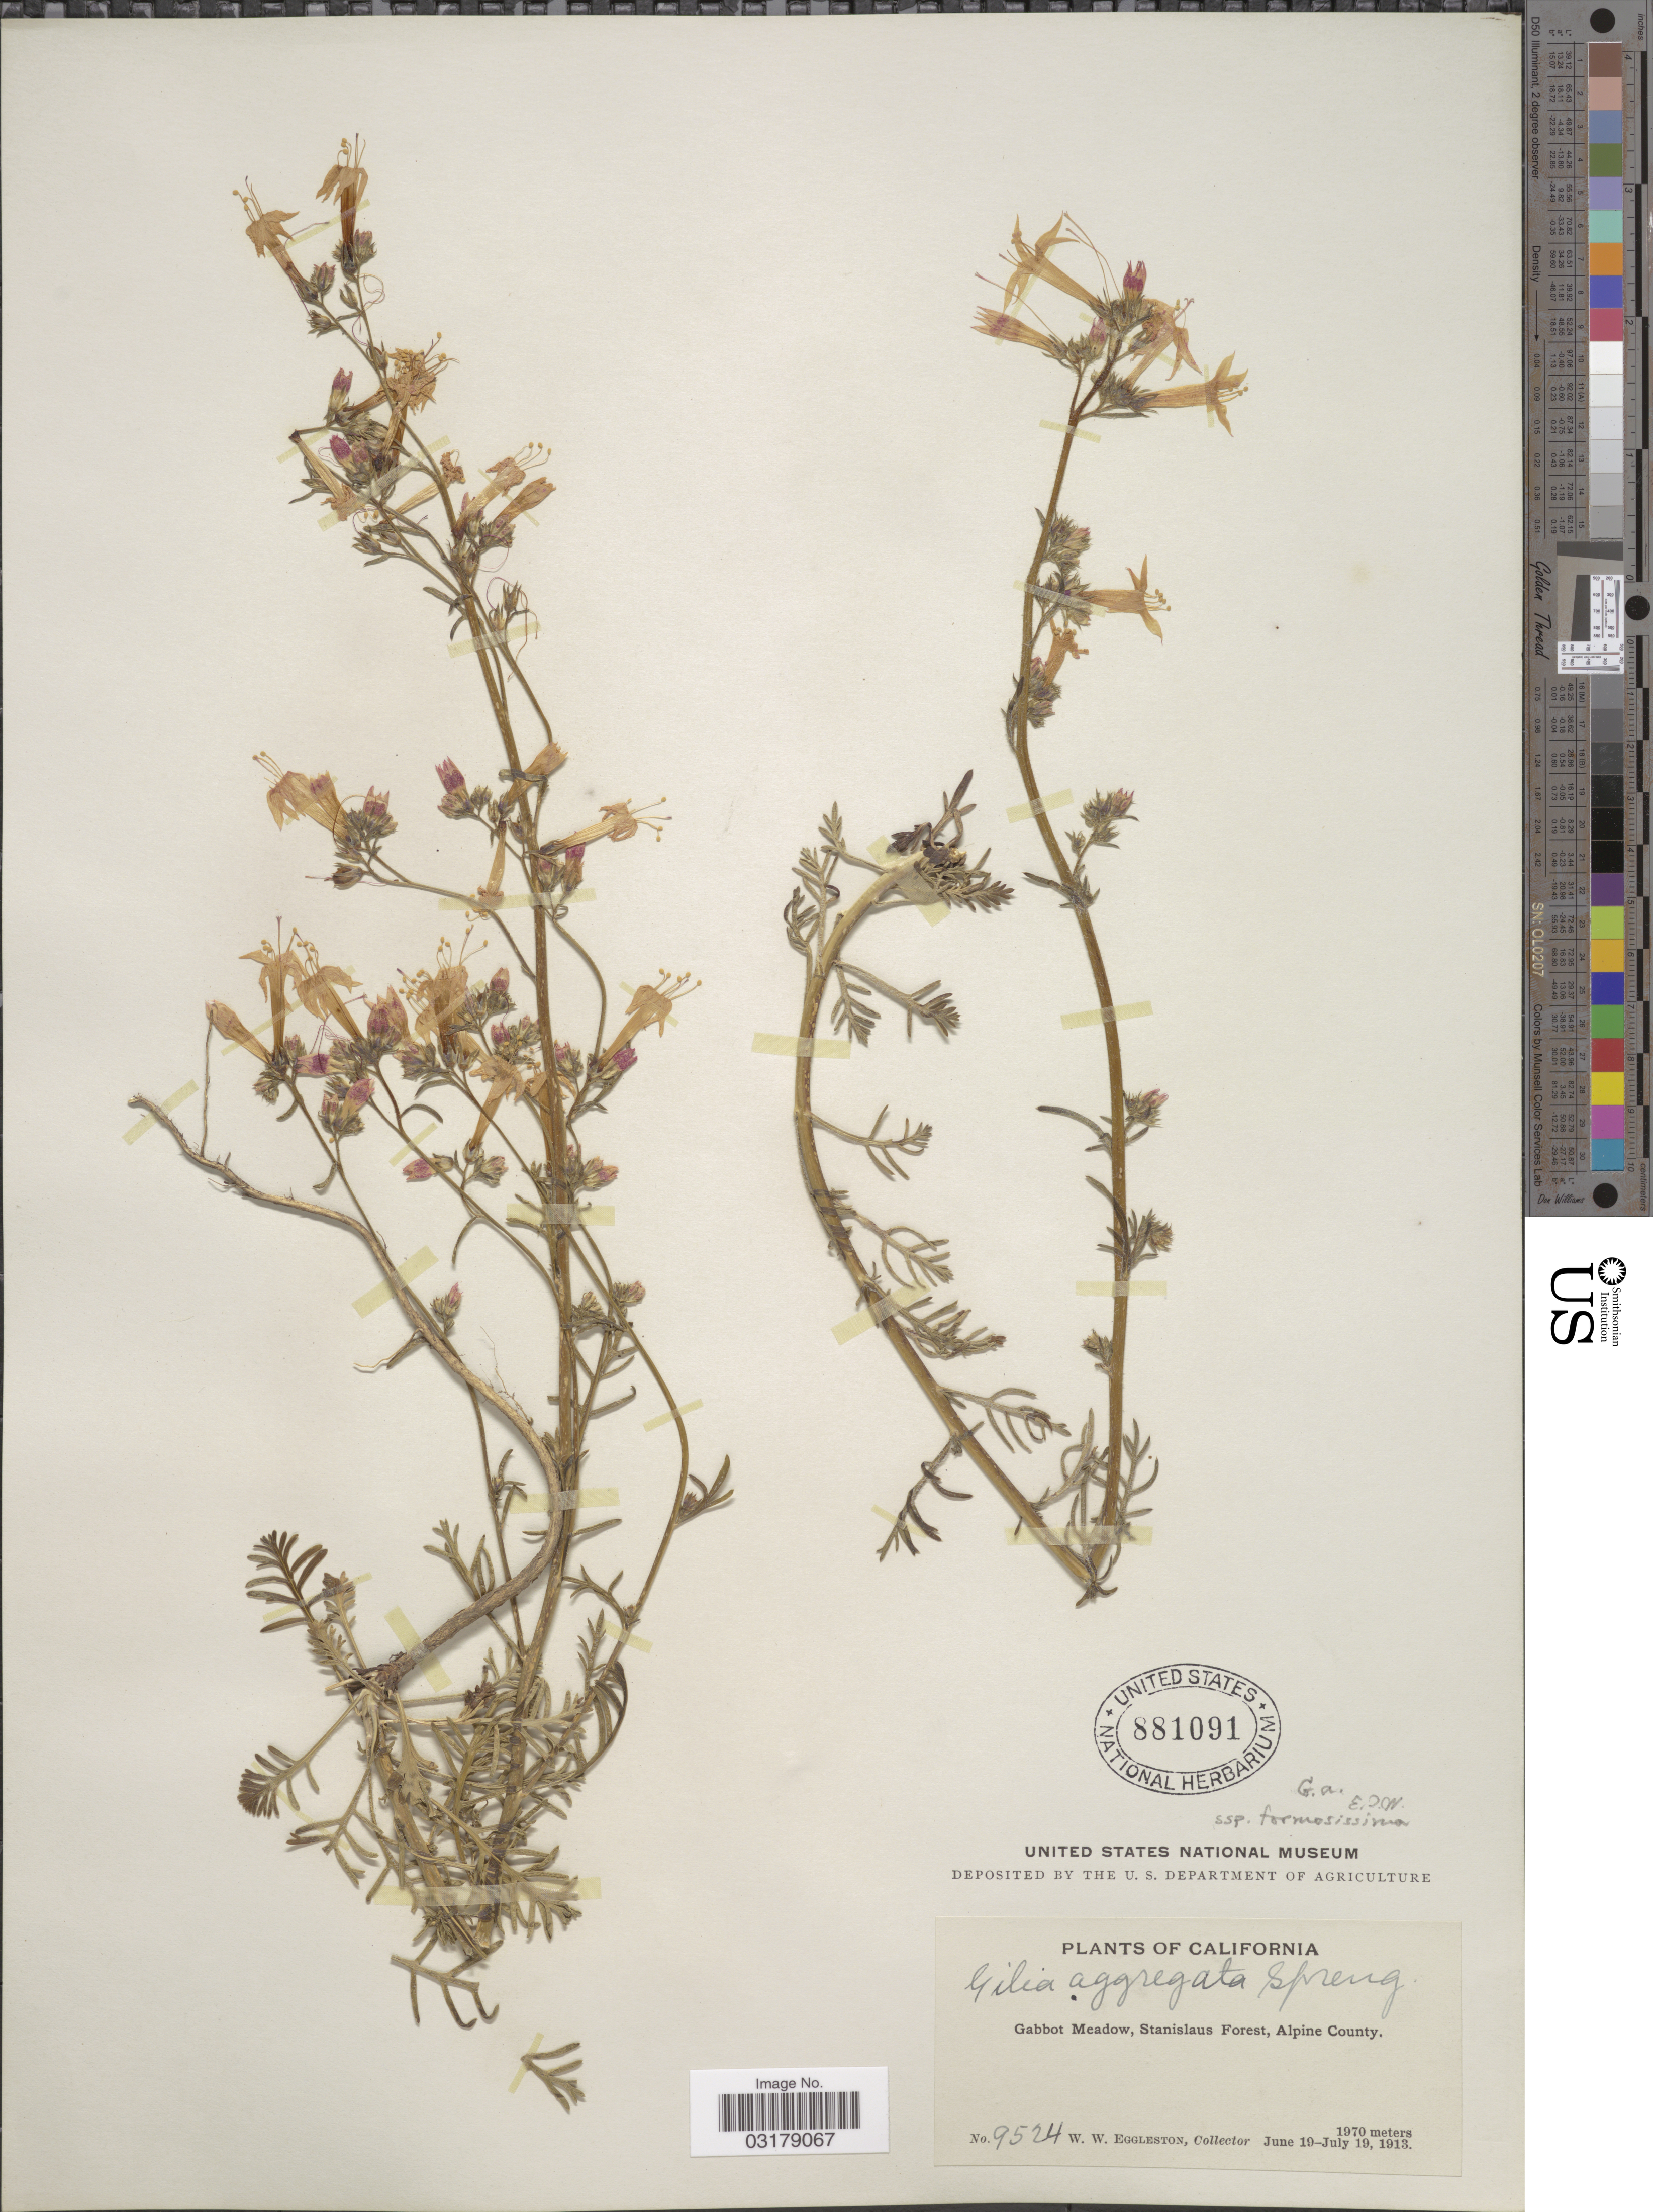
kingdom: Plantae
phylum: Tracheophyta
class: Magnoliopsida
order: Ericales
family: Polemoniaceae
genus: Ipomopsis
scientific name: Ipomopsis aggregata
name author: (Pursh) V.E. Grant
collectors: W. W. Eggleston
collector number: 9524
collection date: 1913-06-19/1913-07-19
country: United States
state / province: California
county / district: Alpine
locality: Gabbot Meadow, Stanislaus Forest, Alpine County.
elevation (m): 1970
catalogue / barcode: US 881091